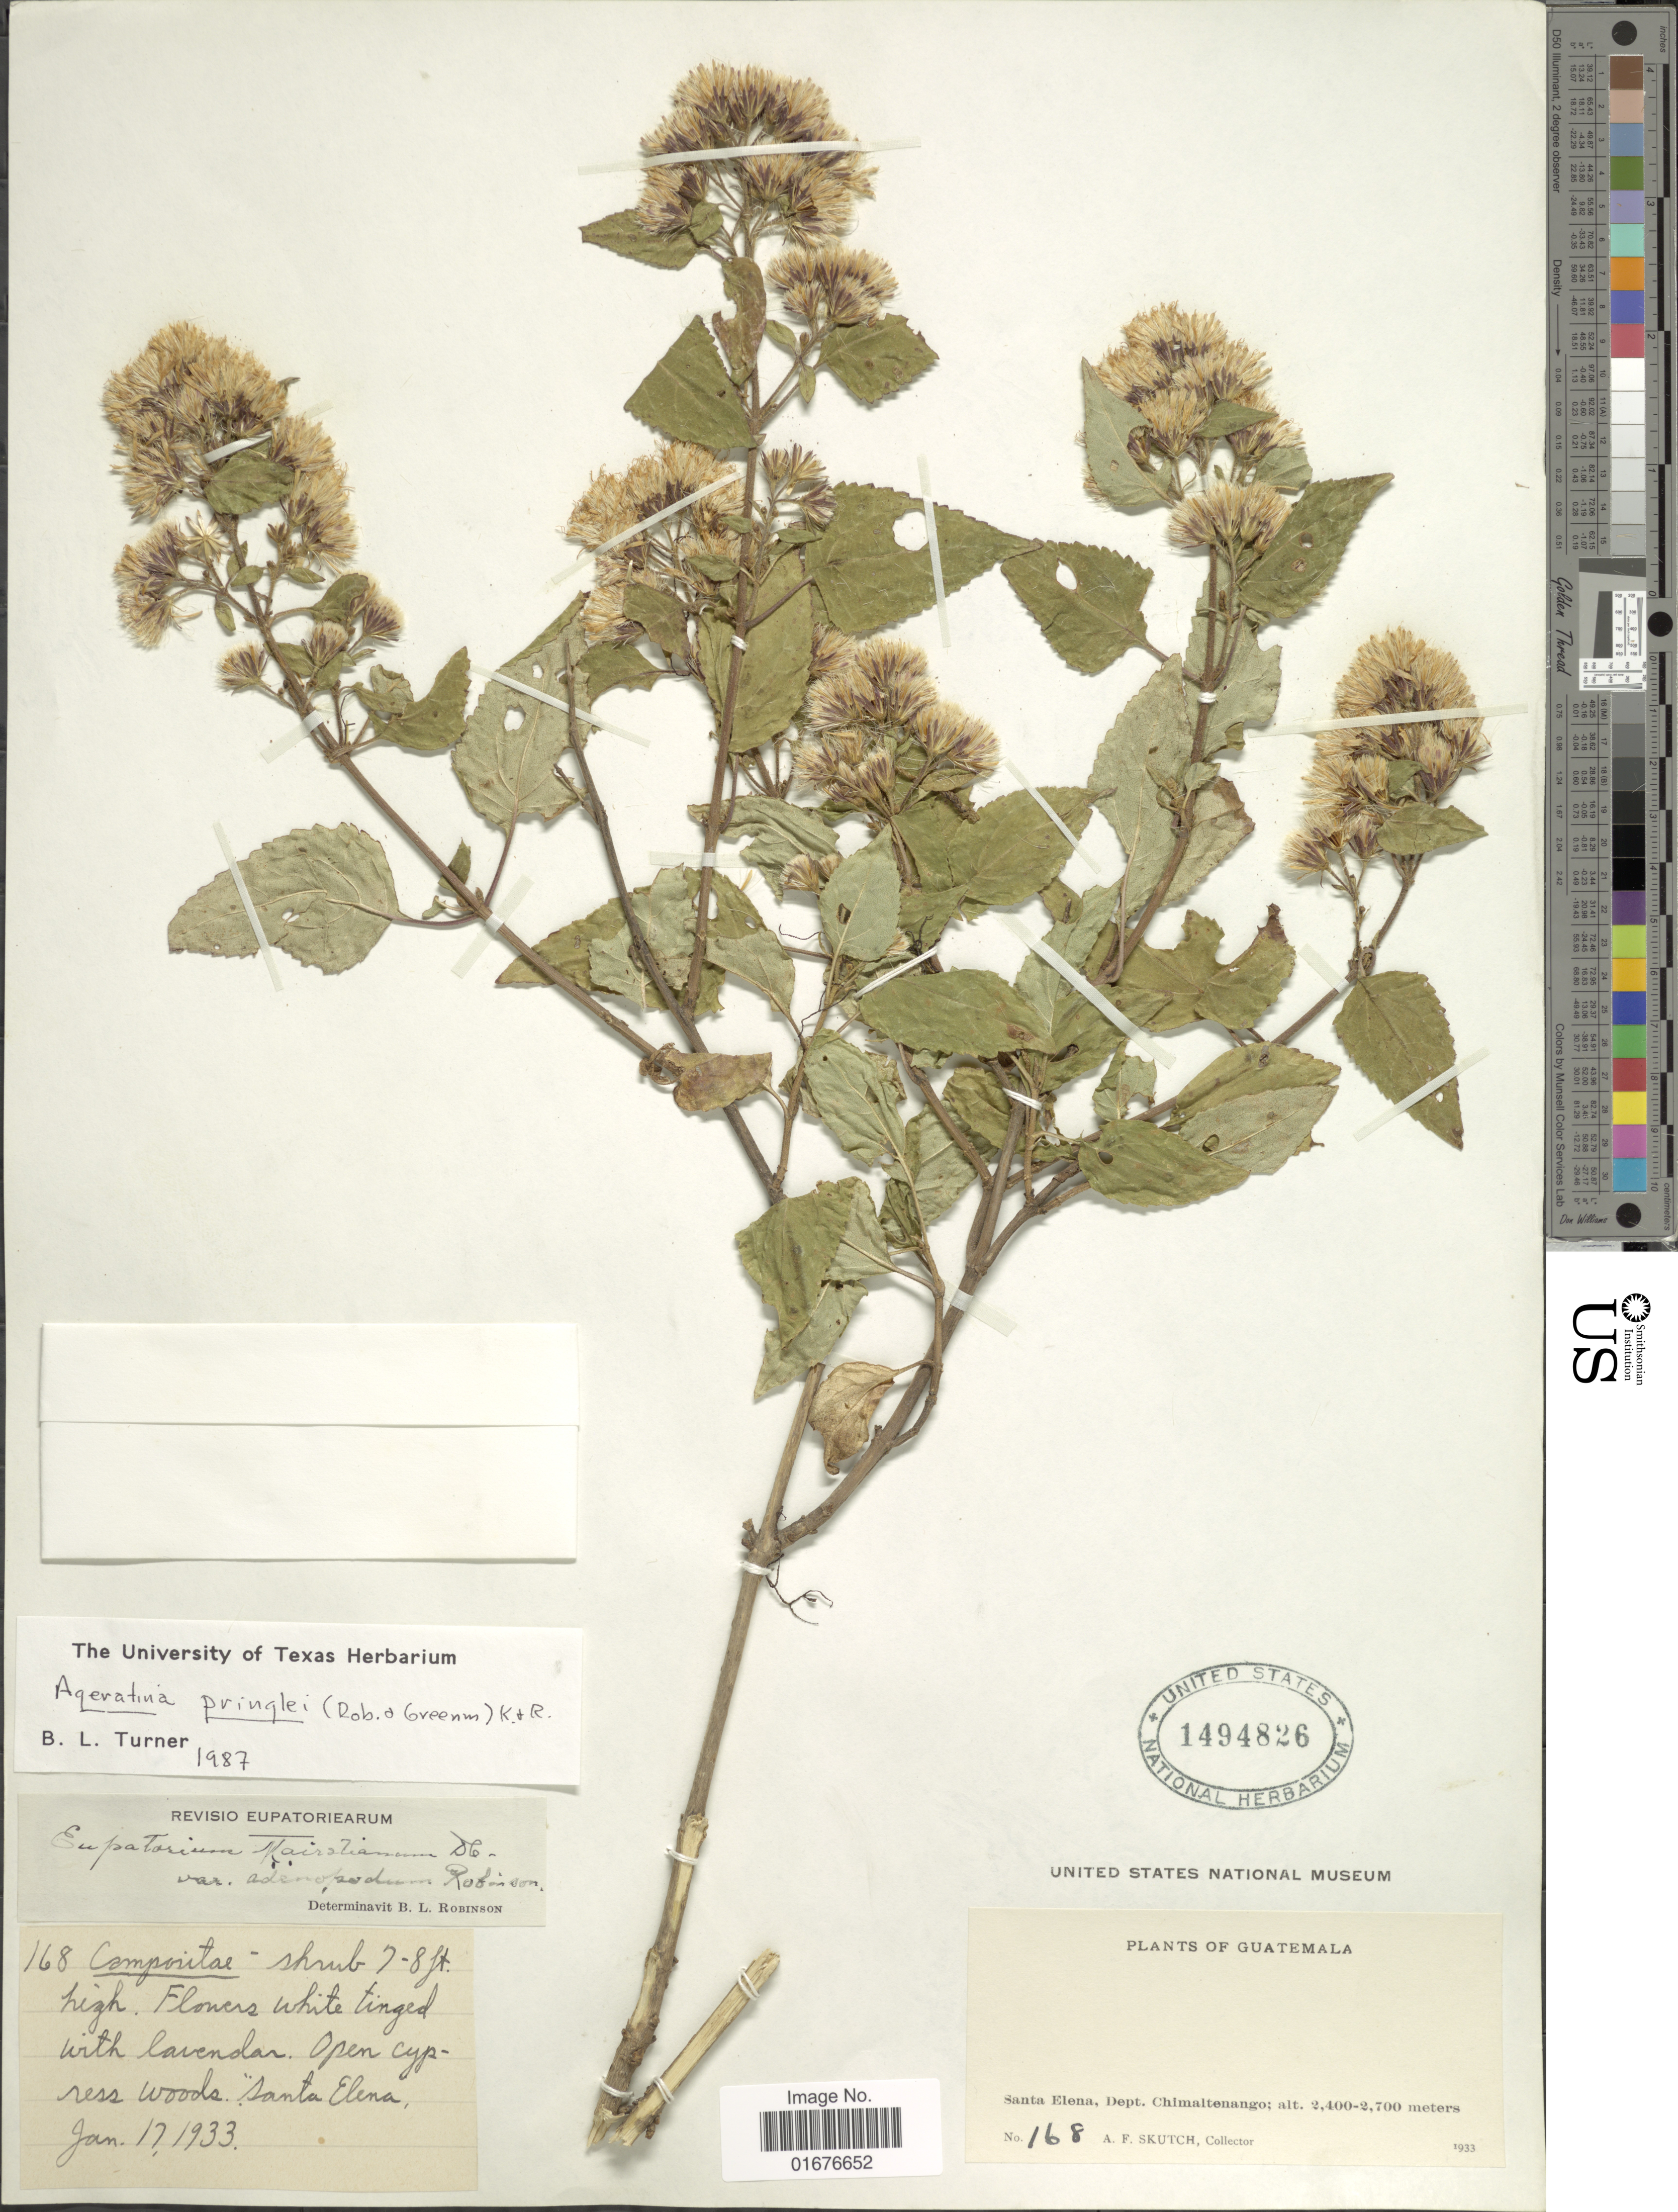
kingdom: Plantae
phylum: Tracheophyta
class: Magnoliopsida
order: Asterales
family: Asteraceae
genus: Ageratina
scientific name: Ageratina pringlei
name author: (B.L. Rob. & Greenm.) R.M. King & H. Rob.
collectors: A. F. Skutch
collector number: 168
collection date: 1933-01-17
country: Guatemala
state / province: Chimaltenango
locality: Open cypress woods, Santa Elena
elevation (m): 2400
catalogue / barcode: US 1494826